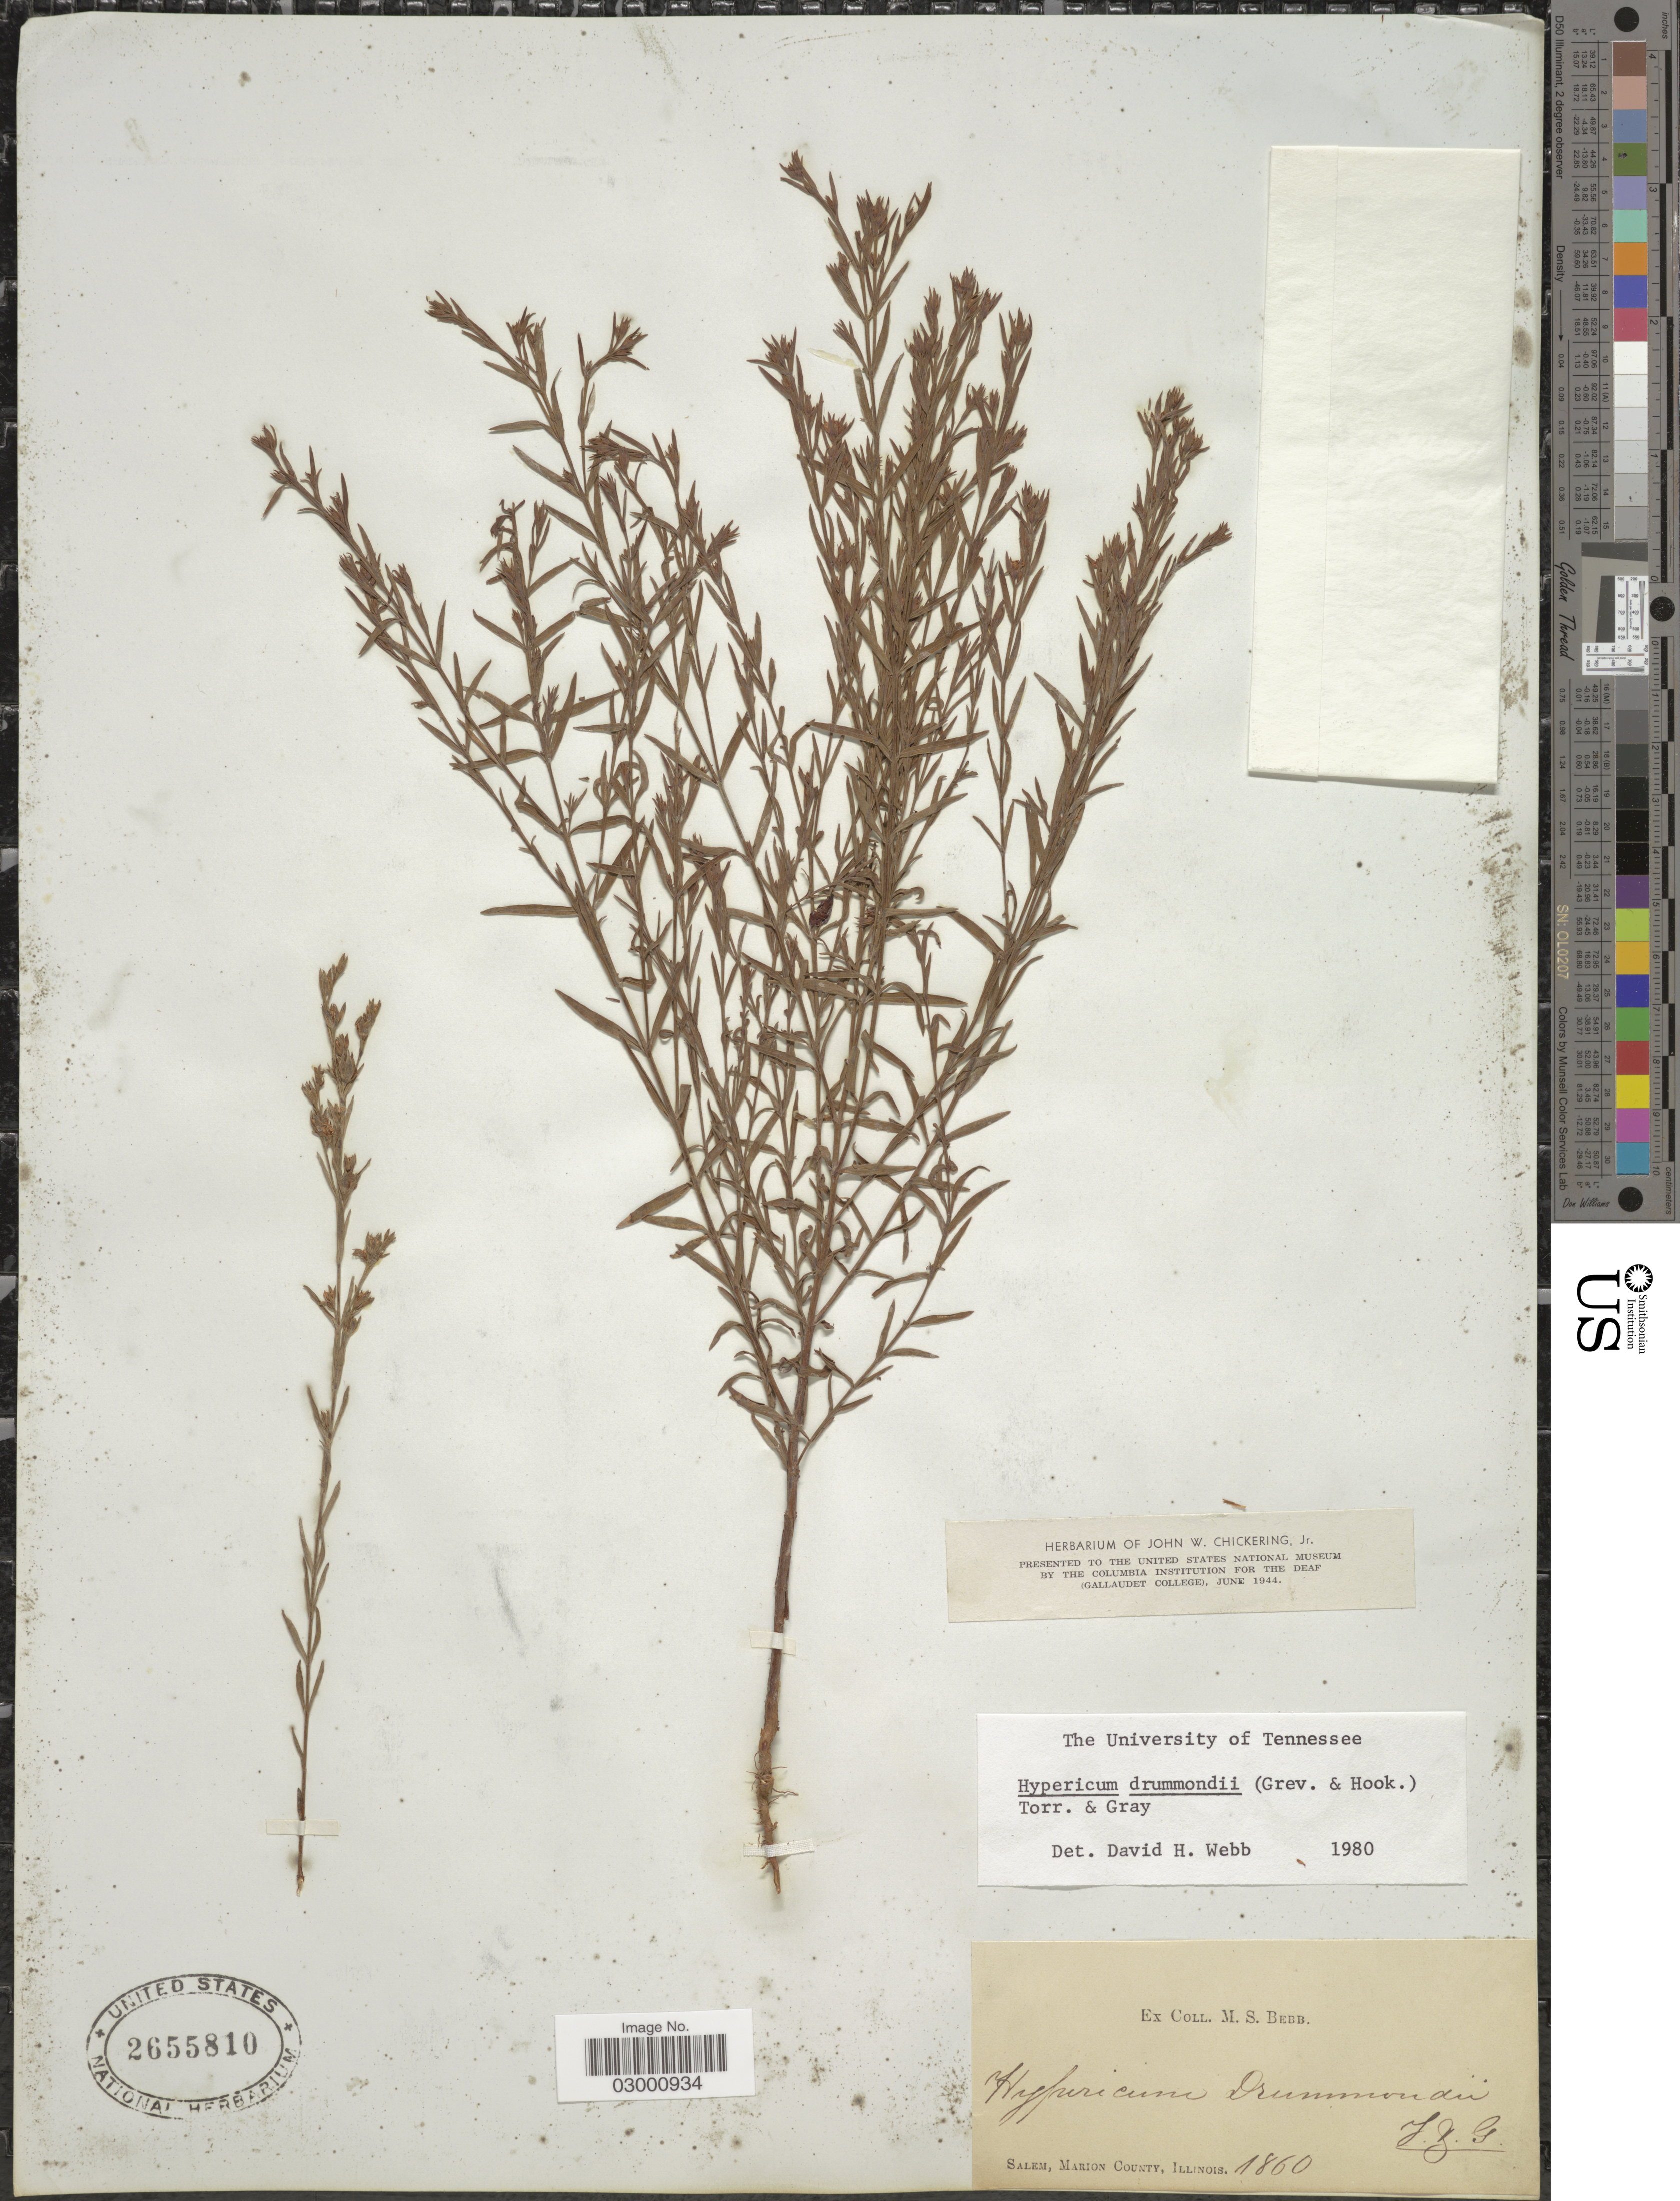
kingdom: Plantae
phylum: Tracheophyta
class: Magnoliopsida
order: Malpighiales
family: Hypericaceae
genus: Hypericum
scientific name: Hypericum drummondii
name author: (Grev. & Hook.) Torr. & A. Gray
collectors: M. Bebb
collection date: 1860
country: United States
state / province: Illinois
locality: Salem, Marion County.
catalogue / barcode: US 2655810